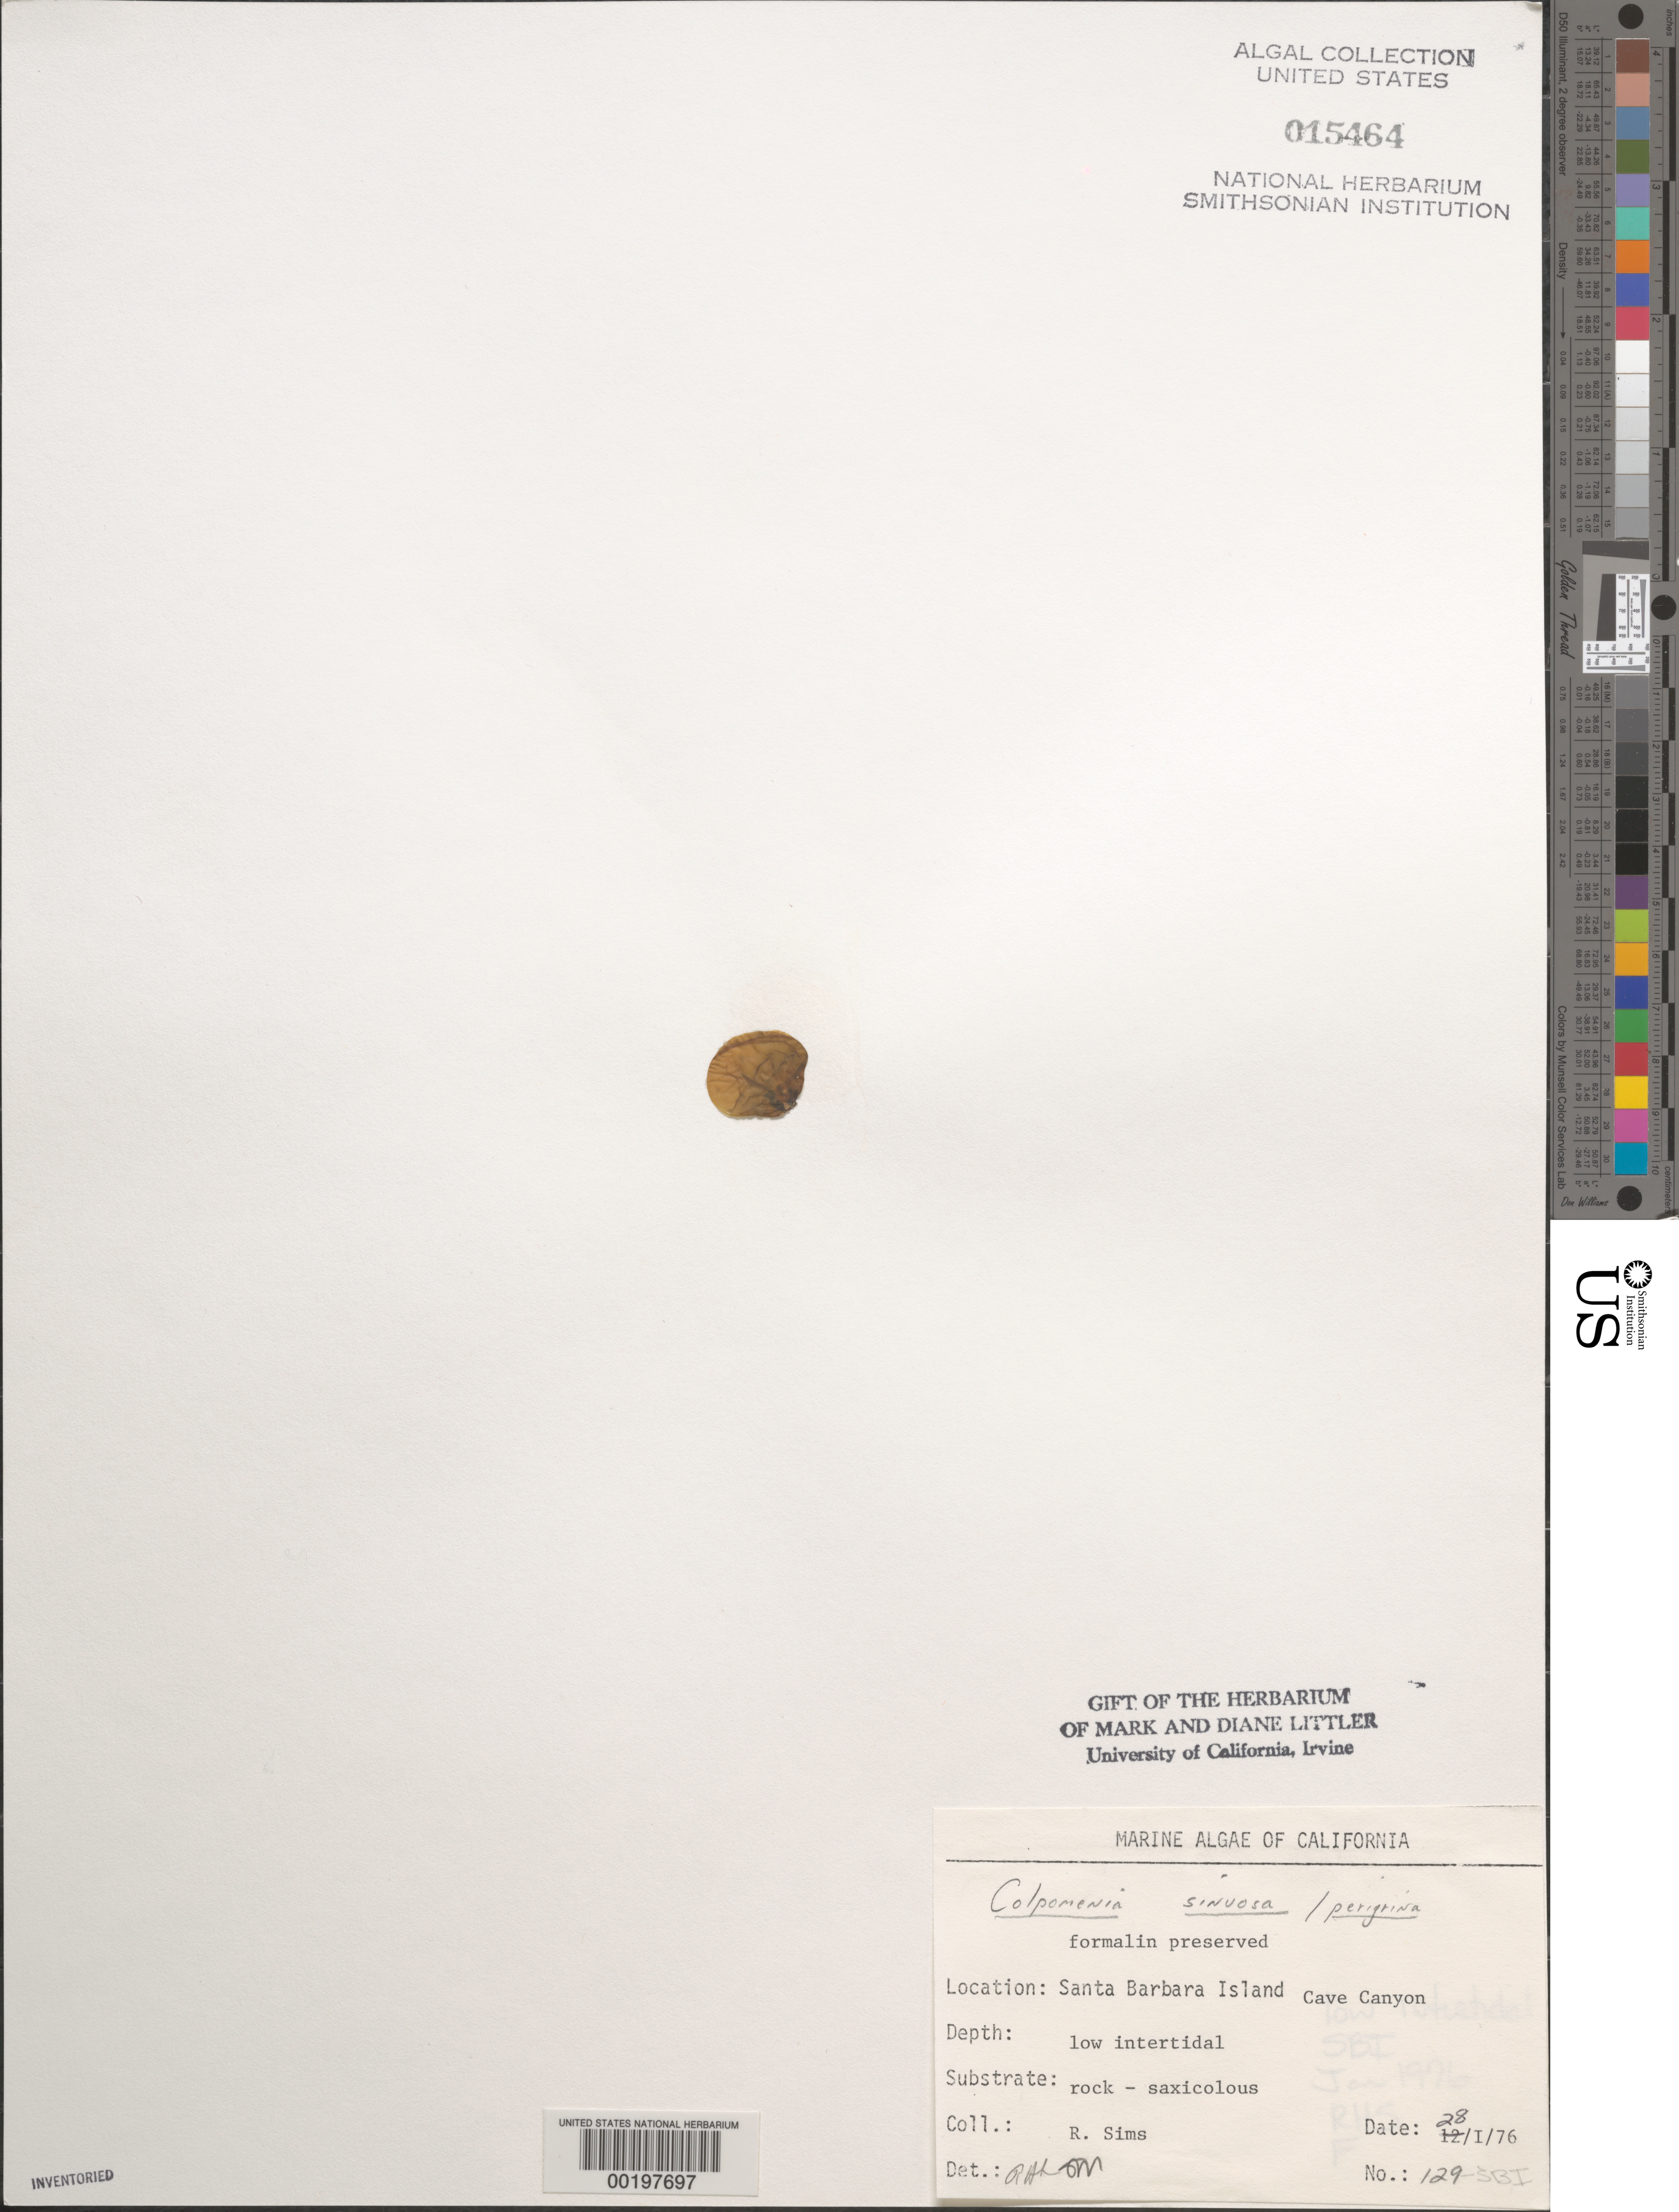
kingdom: Chromista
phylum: Ochrophyta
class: Phaeophyceae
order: Scytosiphonales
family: Scytosiphonaceae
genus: Colpomenia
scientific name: Colpomenia sinuosa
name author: (K. Mert. ex Roth) Derbes & Solier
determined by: Sims, Robert H.; Murray, S. N.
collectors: R. H. Sims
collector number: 129-sbi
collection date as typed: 28 Jan 1976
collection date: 1976-01-28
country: United States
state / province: California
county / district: Santa Barbara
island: Santa Barbara Island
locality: Cave Canyon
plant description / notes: BLM-SOCALBIGHT Rocky Intertidal Survey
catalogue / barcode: US 15464